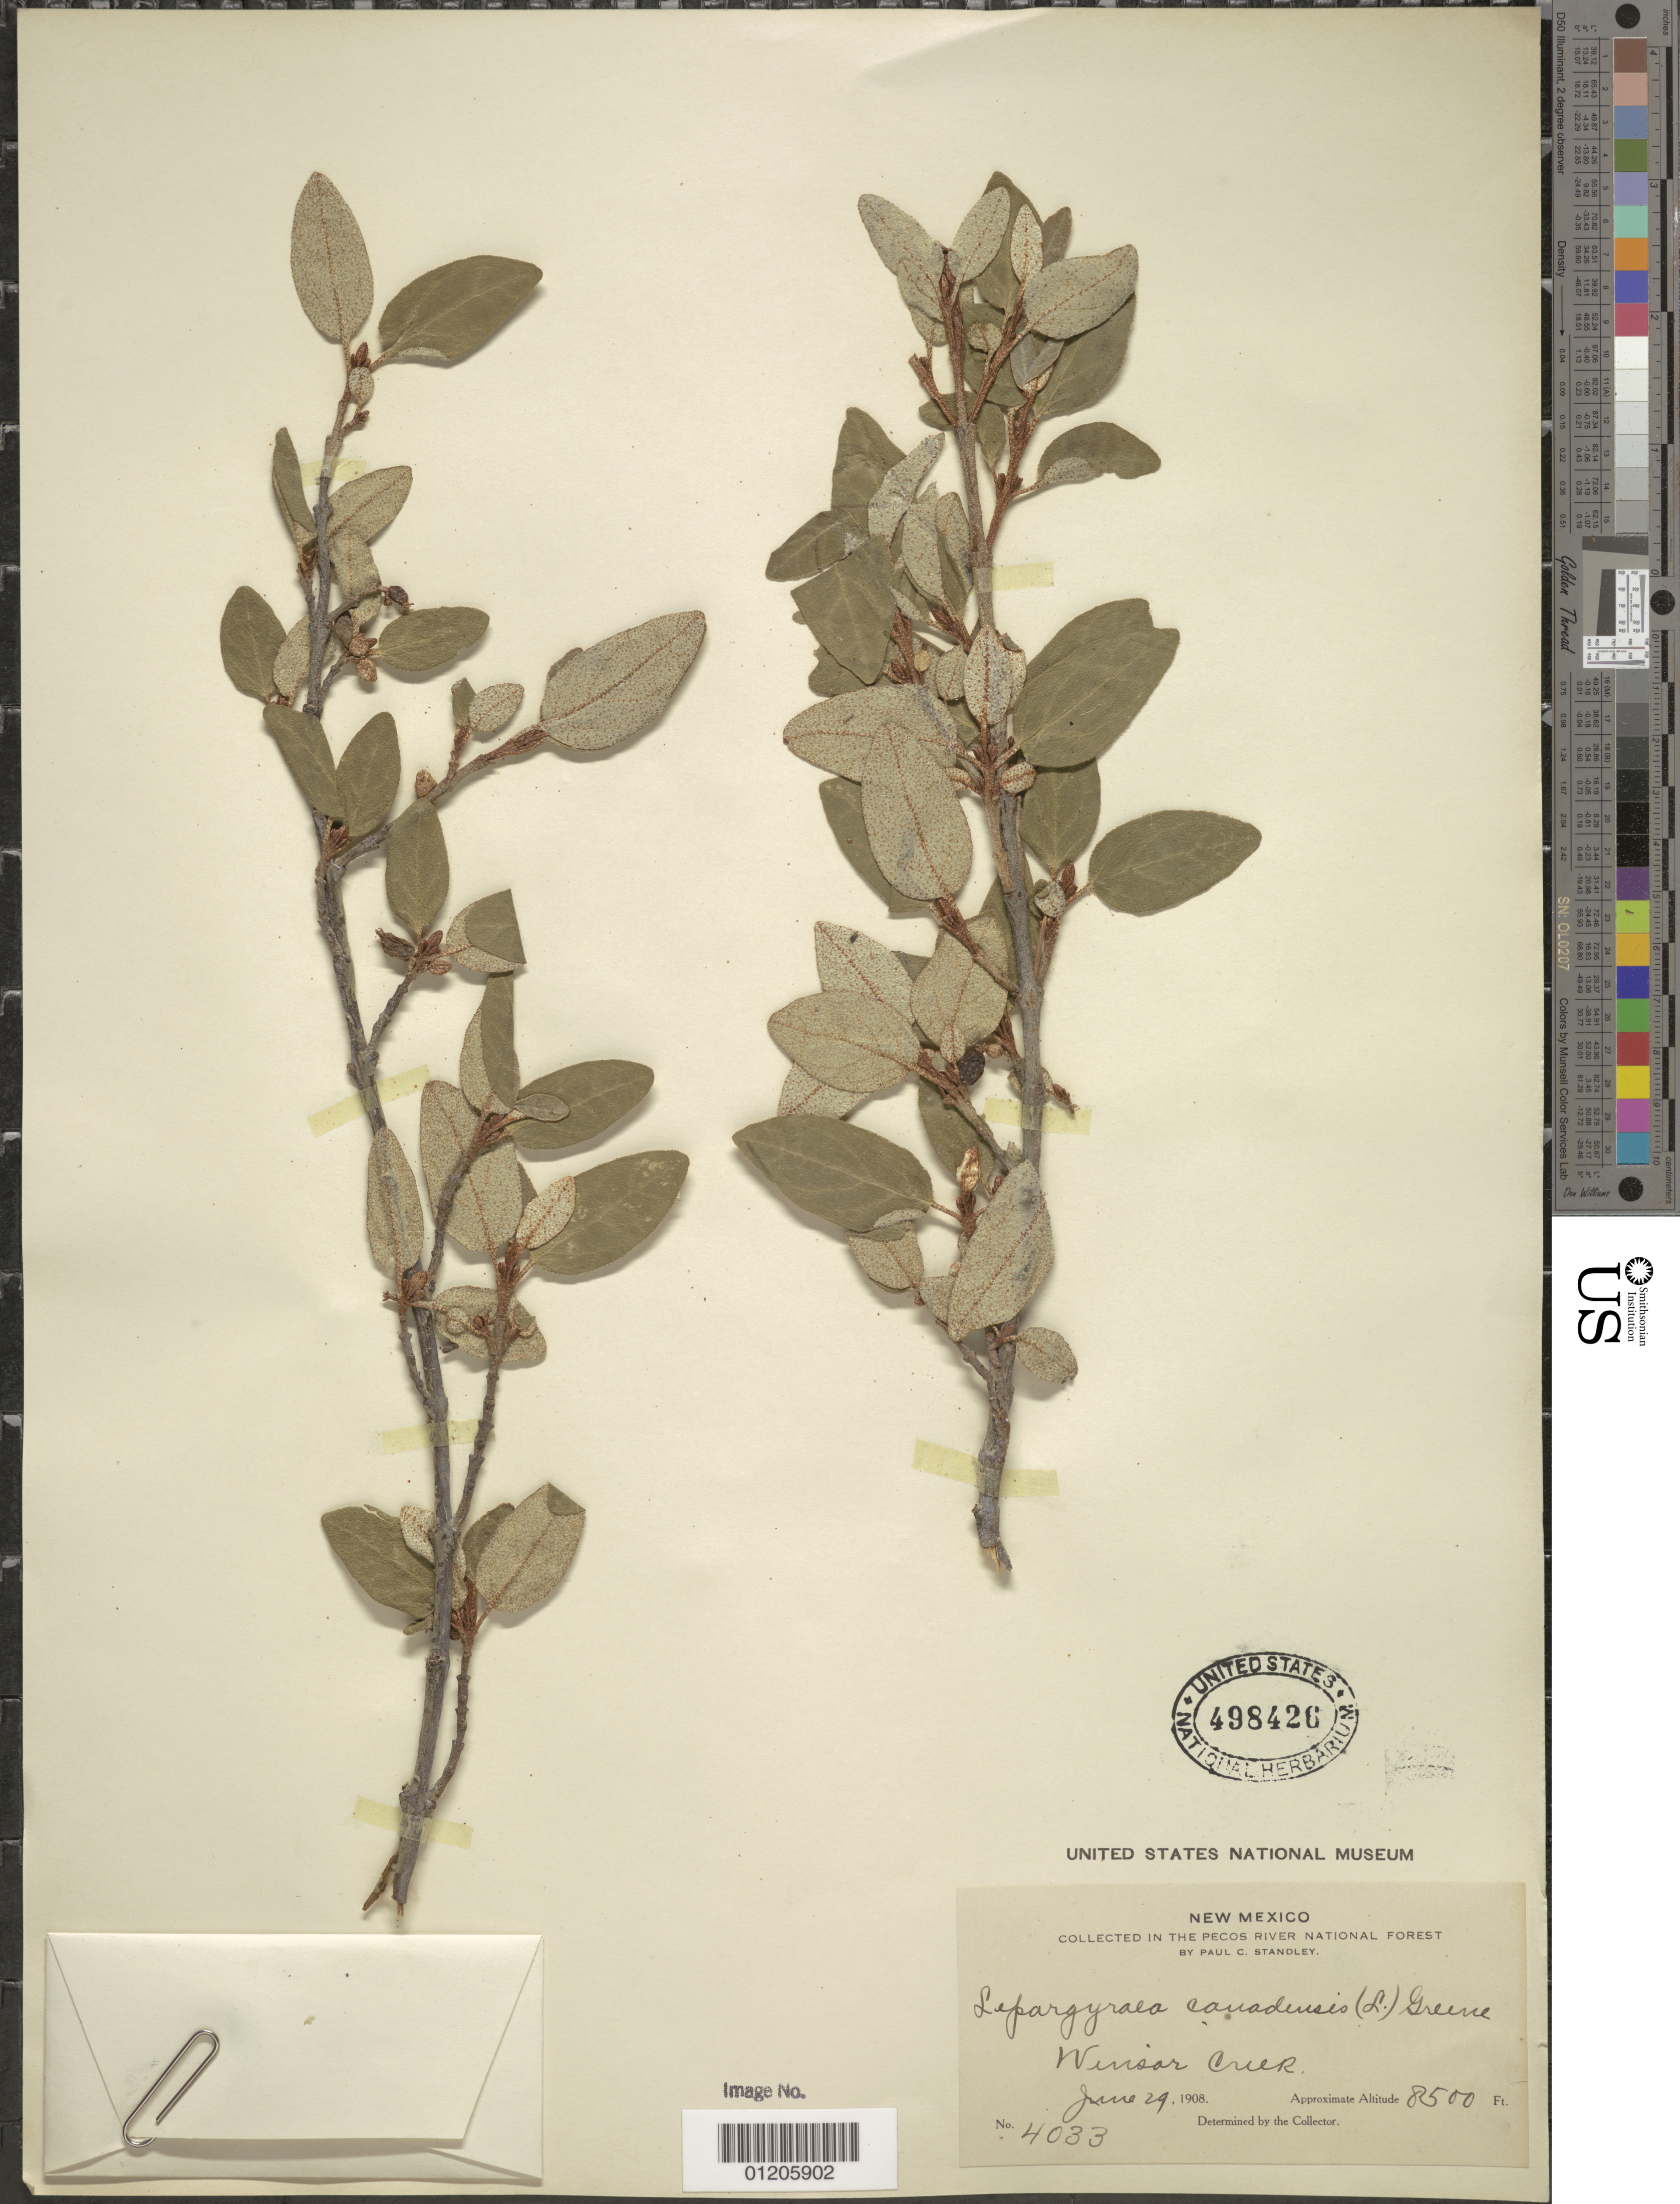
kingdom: Plantae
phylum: Tracheophyta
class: Magnoliopsida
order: Rosales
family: Elaeagnaceae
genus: Shepherdia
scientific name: Shepherdia canadensis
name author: (L.) Nutt.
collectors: P. C. Standley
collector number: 4033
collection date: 1908-06-29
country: United States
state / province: New Mexico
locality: Pecos River National Forest, Winsor Creek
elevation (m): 2591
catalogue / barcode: US 498426